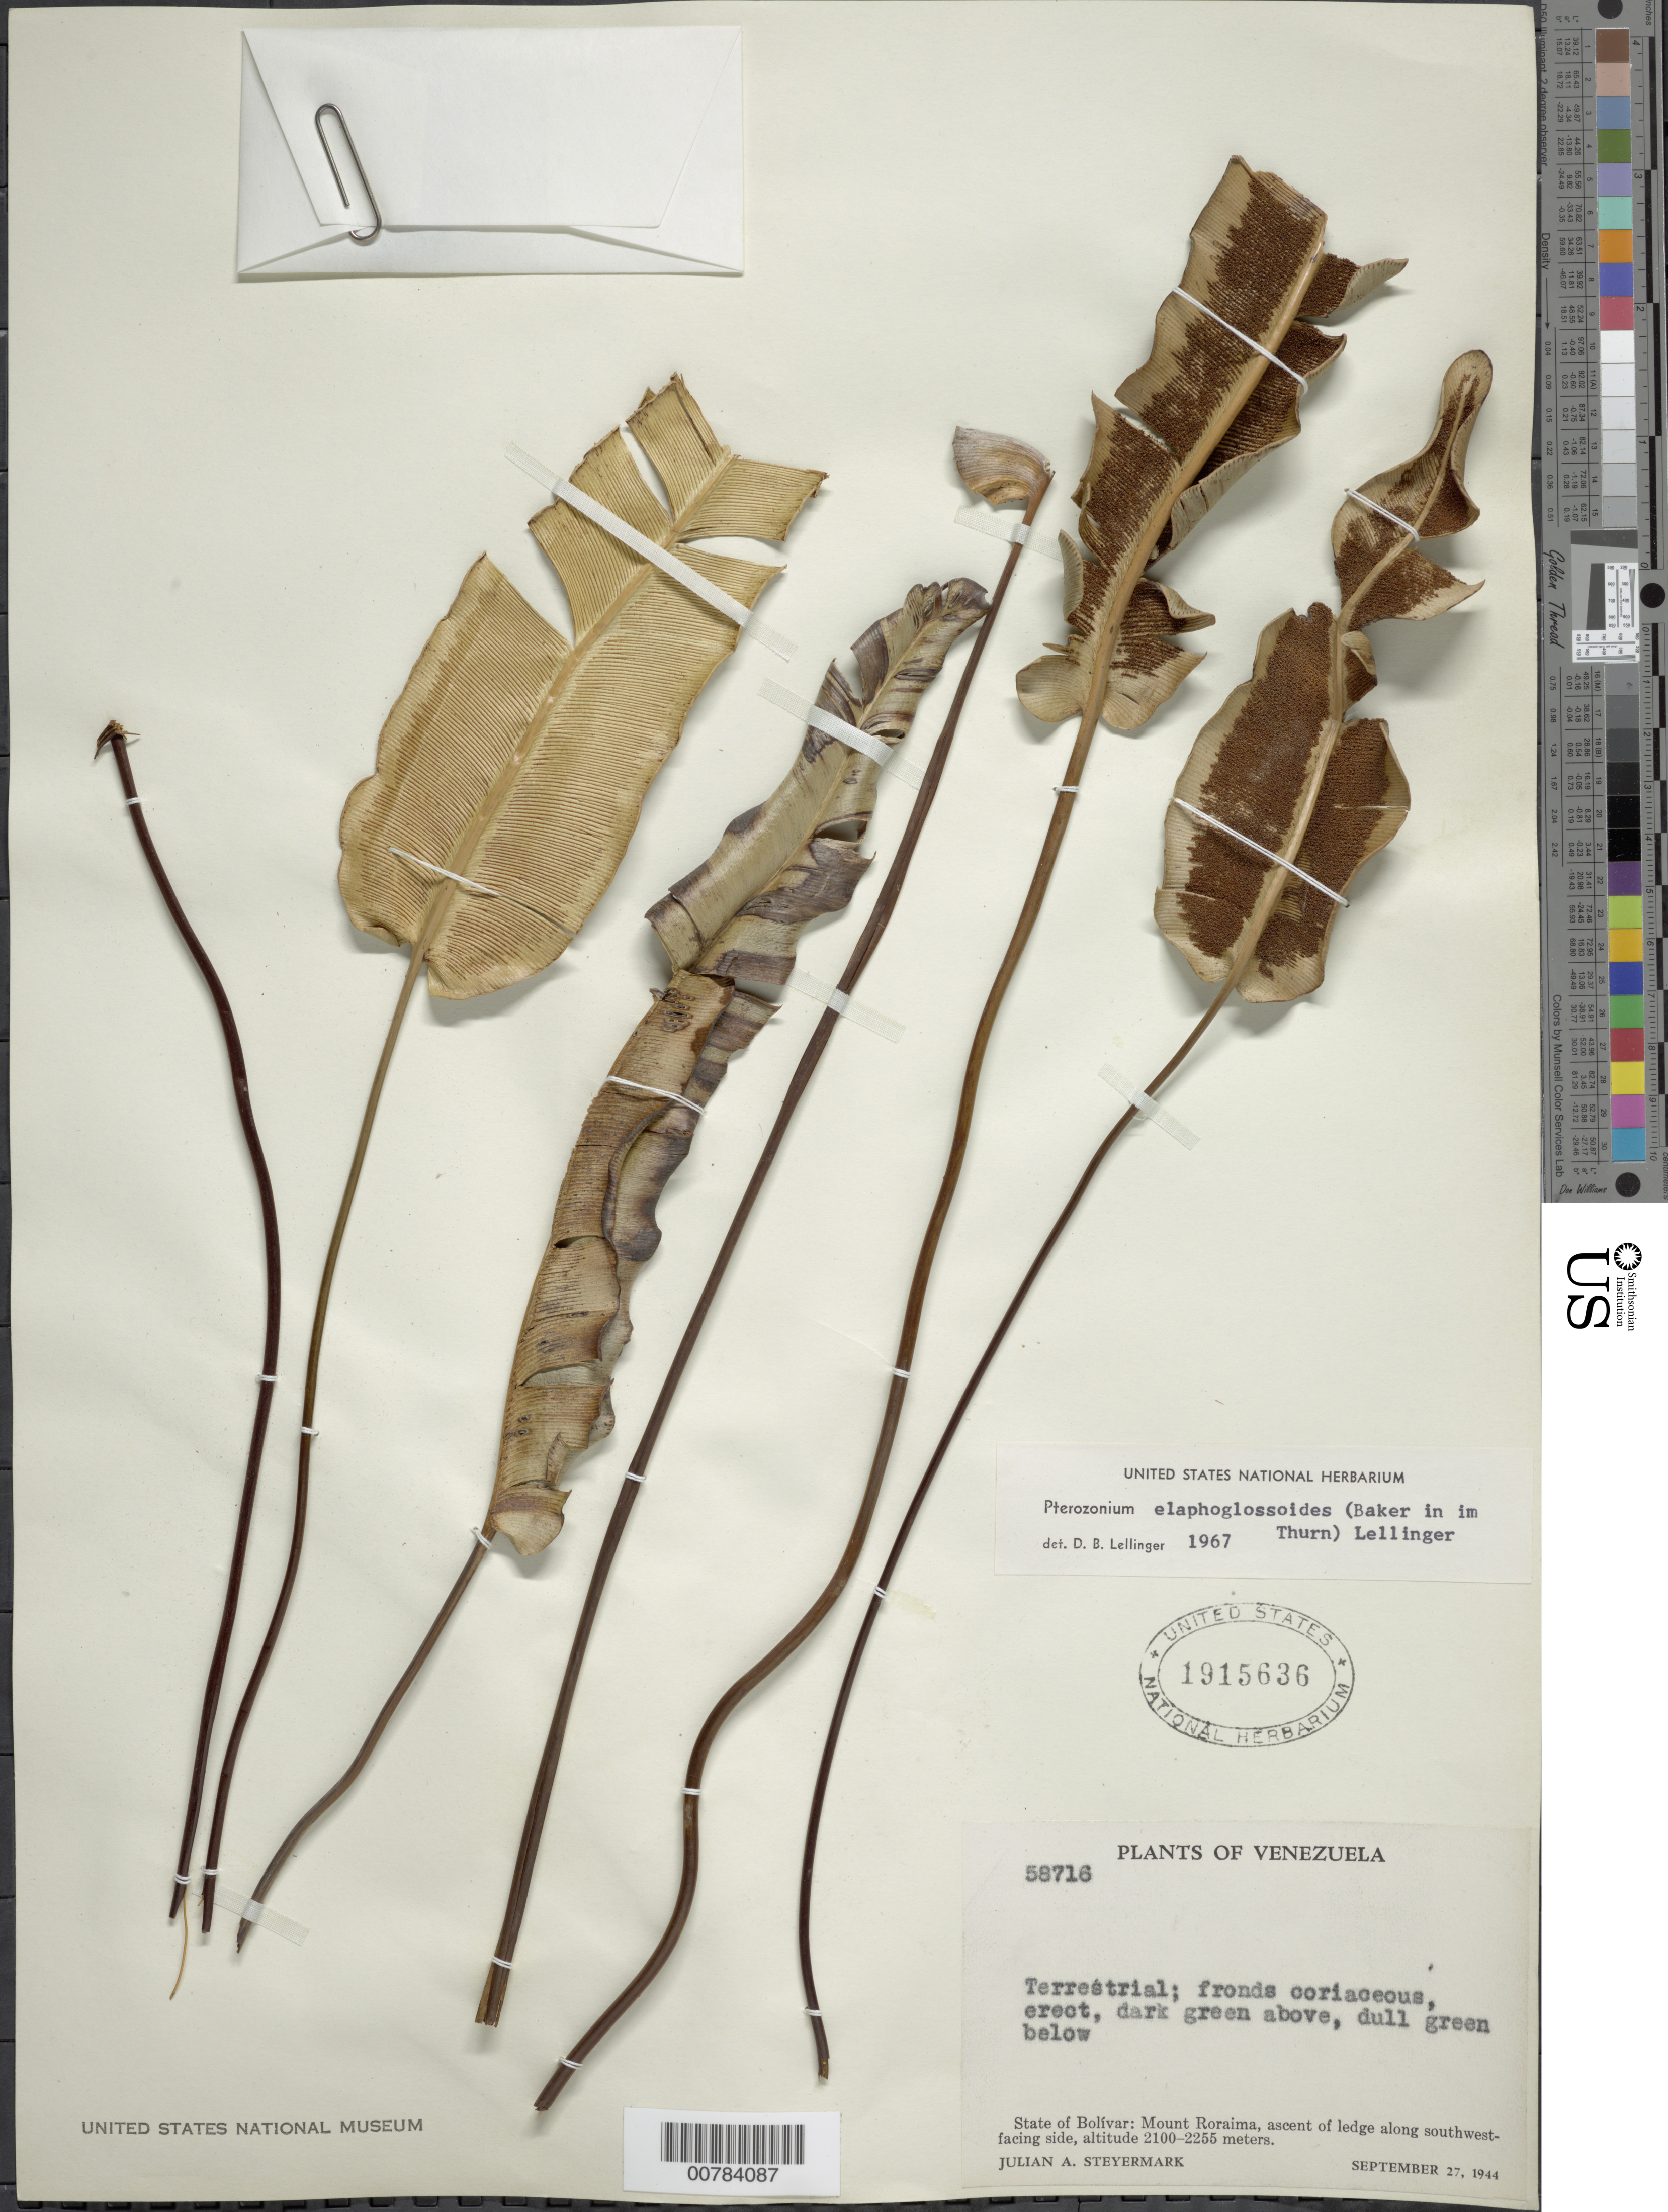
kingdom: Plantae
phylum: Tracheophyta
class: Polypodiopsida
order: Polypodiales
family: Pteridaceae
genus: Pterozonium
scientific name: Pterozonium elaphoglossoides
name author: (Baker) Lellinger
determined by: Lellinger, David B., (BOT), Smithsonian Institution - National Museum of Natural History (UNITED STATES)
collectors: J. Steyermark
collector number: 58716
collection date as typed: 27-Sep-44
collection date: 1944-09-27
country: Venezuela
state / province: Bolívar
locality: Mt. Roraima, SW-facing side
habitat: Ascent of ledge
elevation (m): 2100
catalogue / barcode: US 1915636